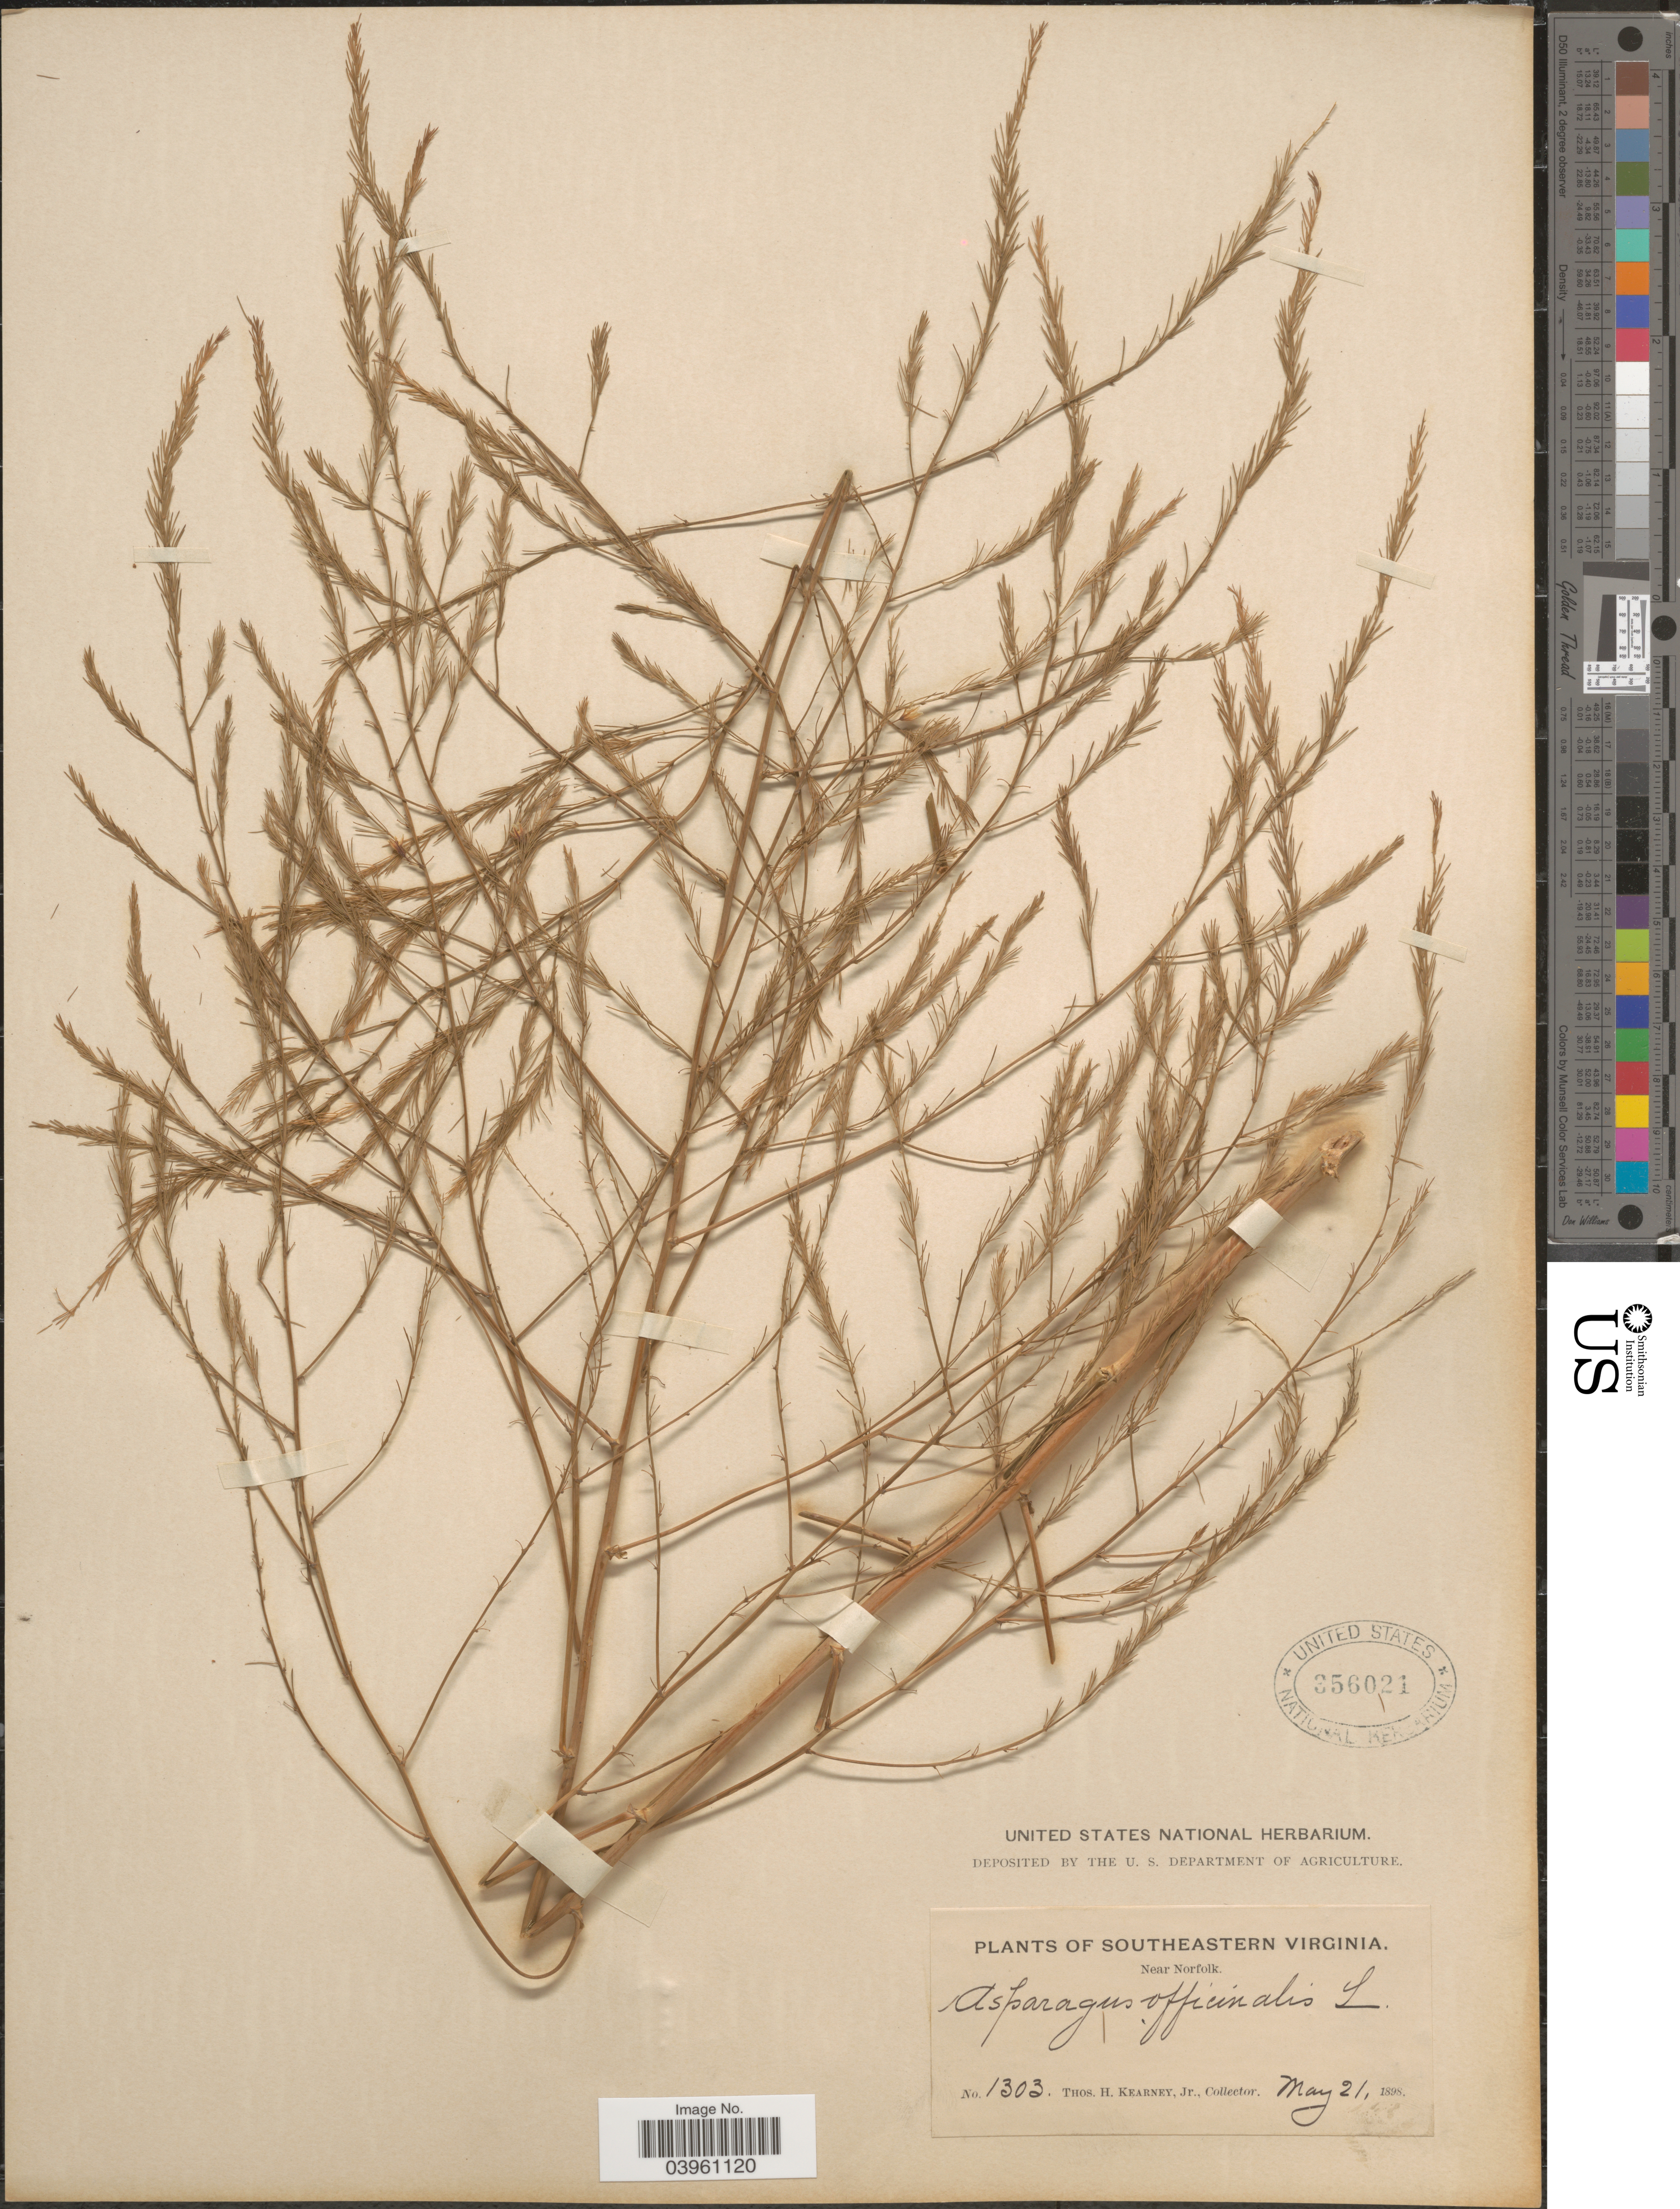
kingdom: Plantae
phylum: Tracheophyta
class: Liliopsida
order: Asparagales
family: Asparagaceae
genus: Asparagus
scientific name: Asparagus officinalis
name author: L.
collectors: T. H. Kearney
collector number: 1303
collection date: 1898-05-21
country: United States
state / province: Virginia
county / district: City of Norfolk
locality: Southeastern Virginia. Near Norfolk.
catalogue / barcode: US 356021